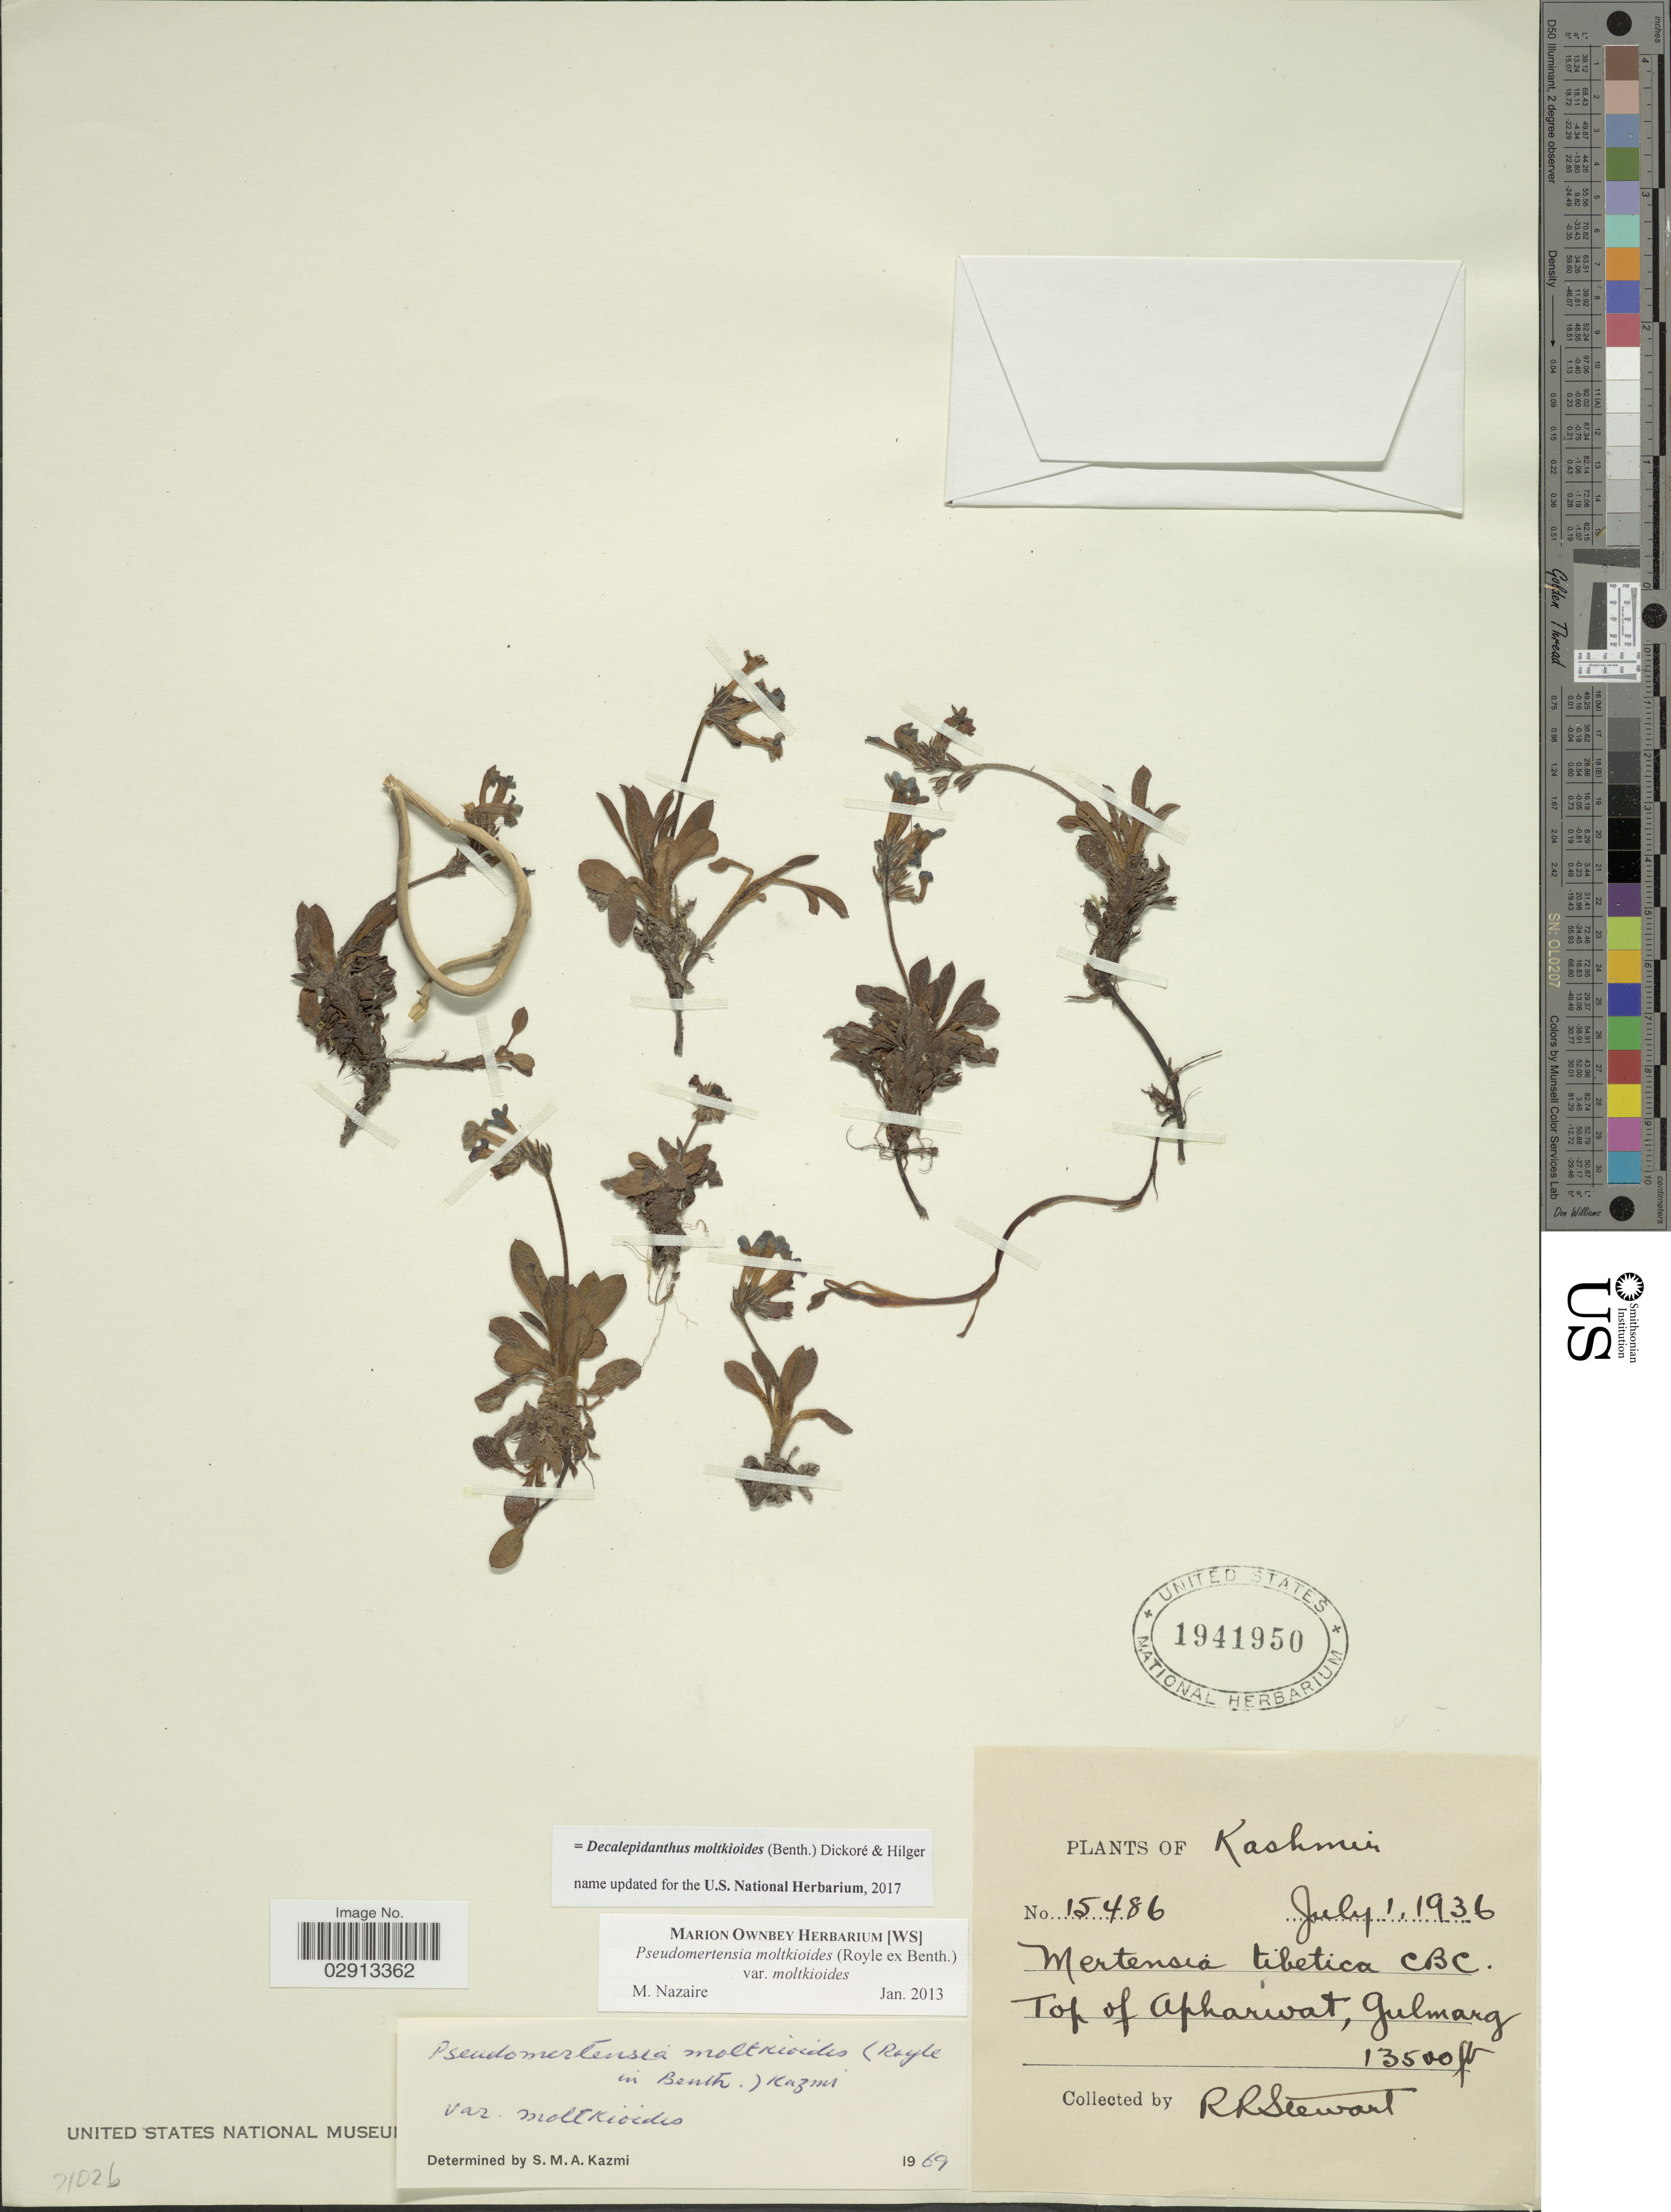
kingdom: Plantae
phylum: Tracheophyta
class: Magnoliopsida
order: Boraginales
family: Boraginaceae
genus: Decalepidanthus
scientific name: Decalepidanthus moltkioides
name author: (Royle ex Benth.) Dickoré & Hilger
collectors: R. Stewart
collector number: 15486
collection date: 1936-07-01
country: India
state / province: Jammu and Kashmir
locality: Kashmir. Top of Apharwat, Gulmarg.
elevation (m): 4115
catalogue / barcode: US 1941950